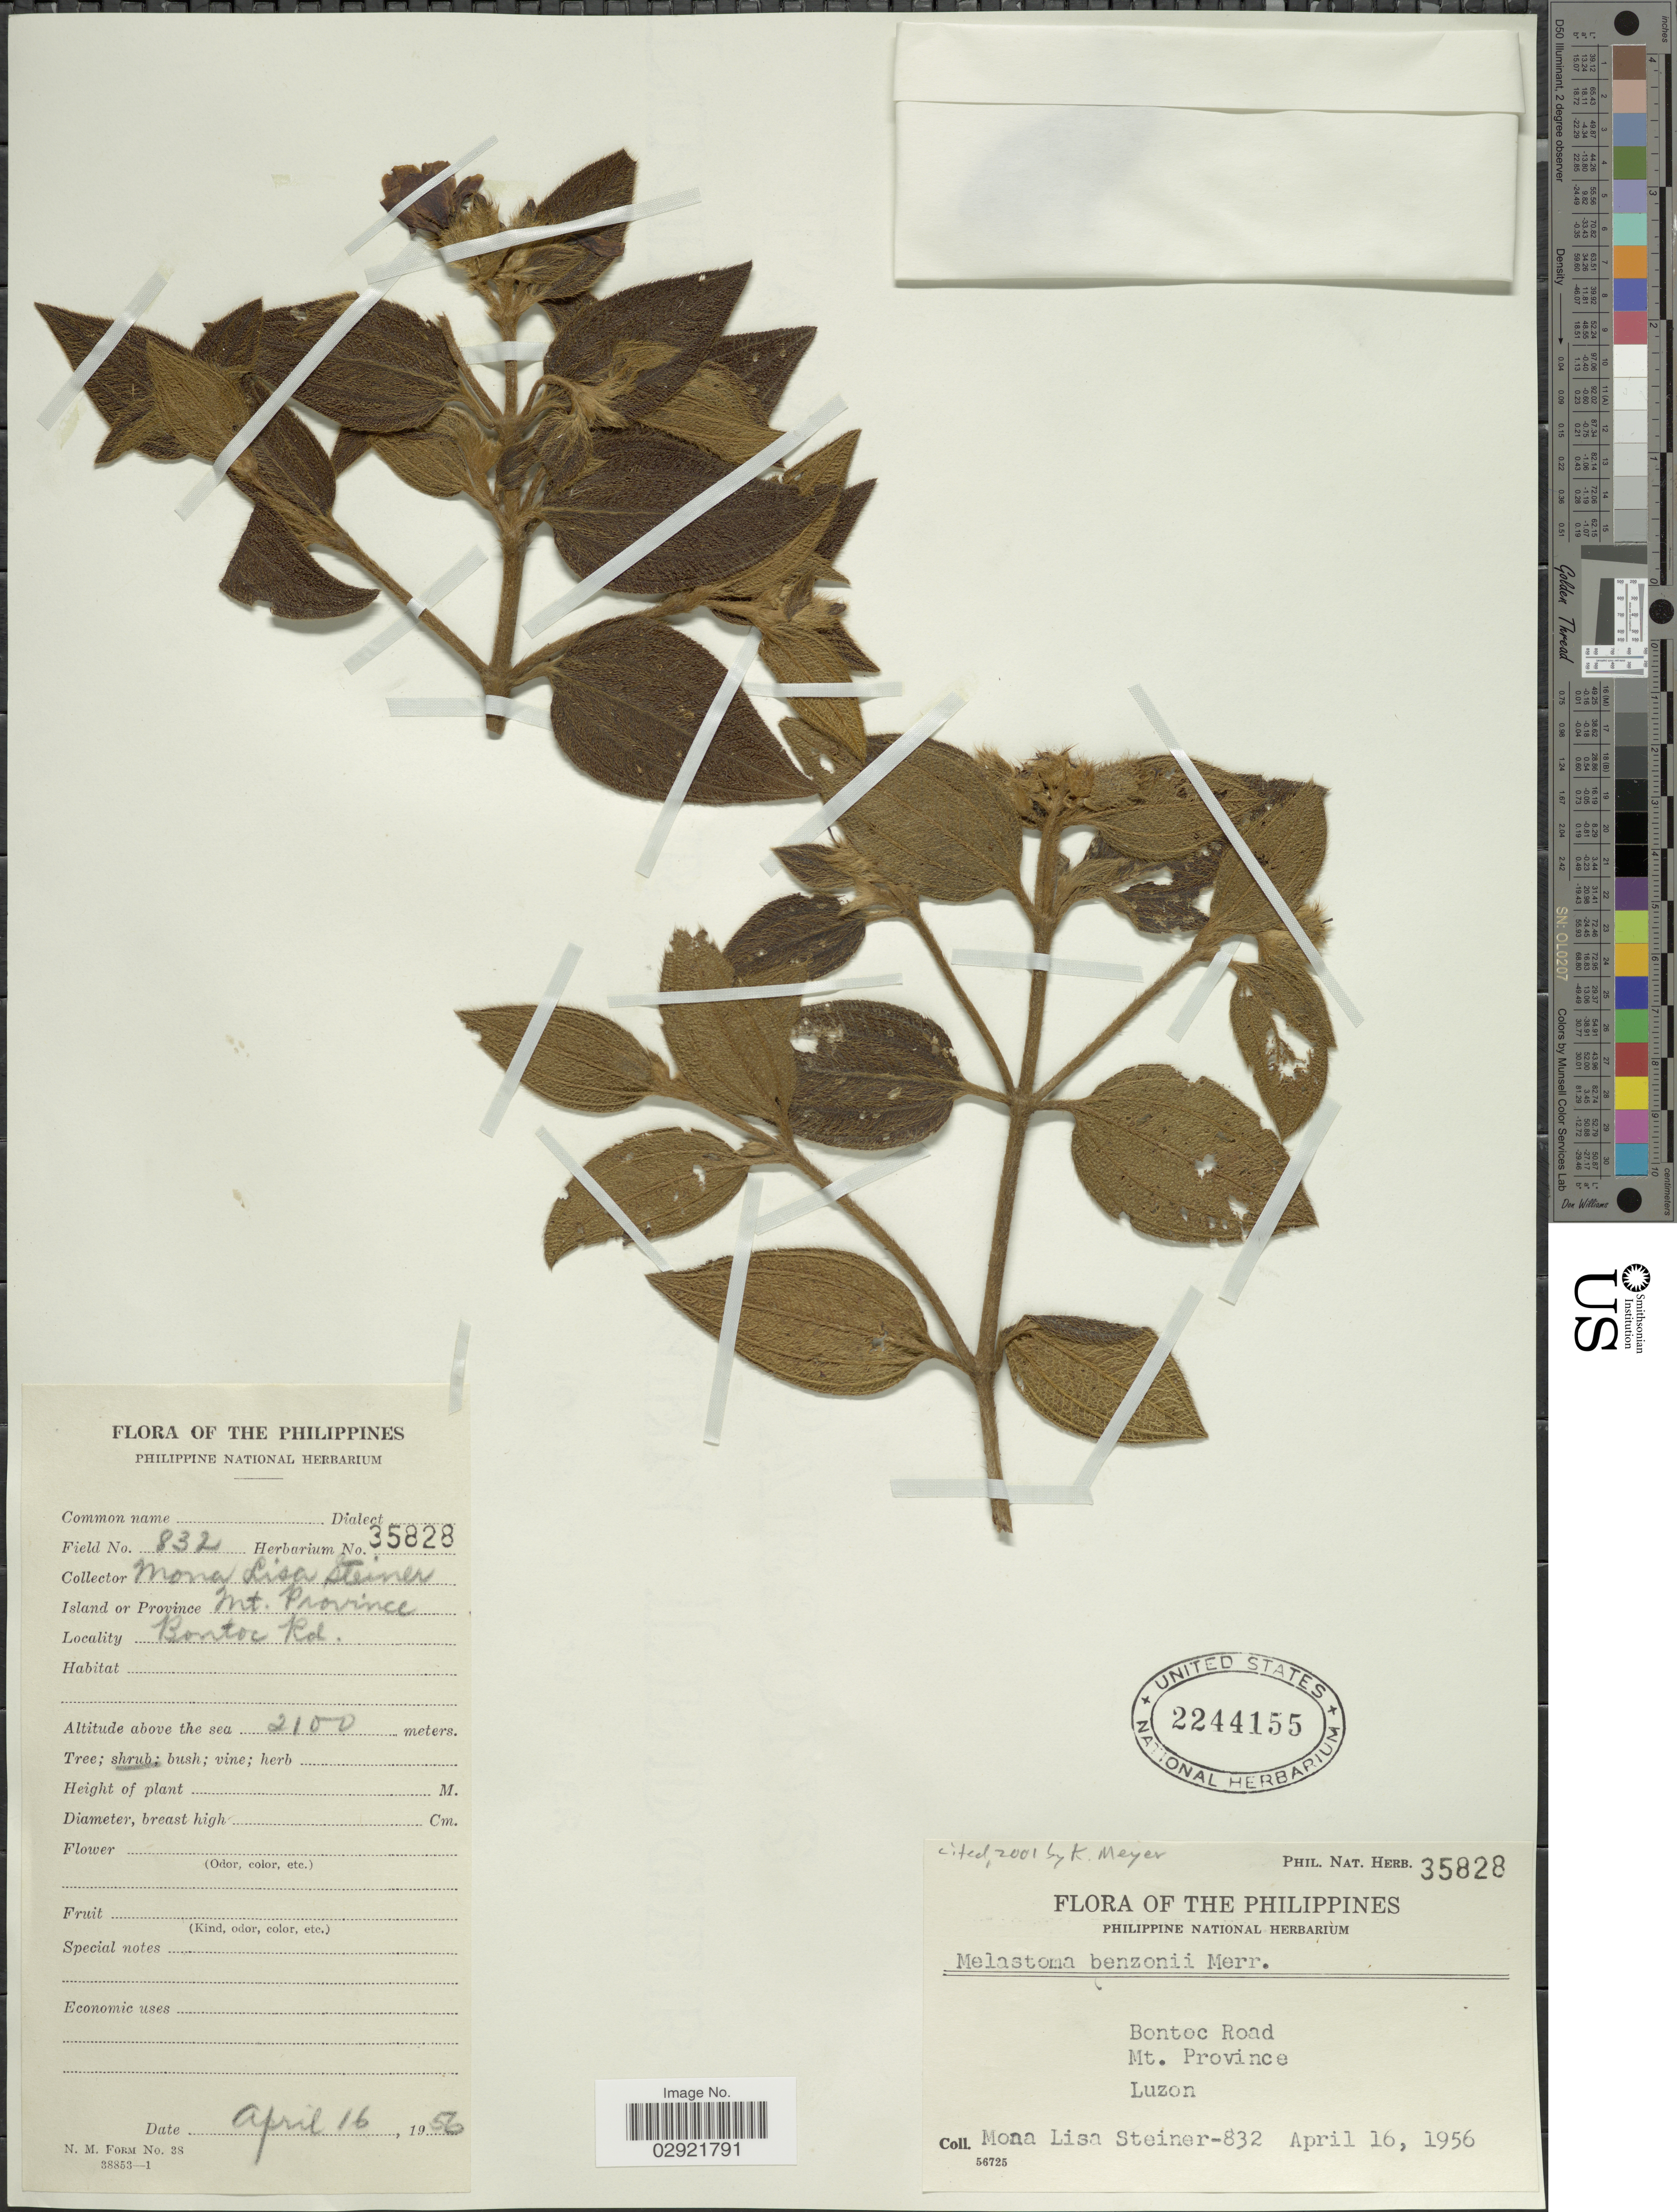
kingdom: Plantae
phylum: Tracheophyta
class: Magnoliopsida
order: Myrtales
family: Melastomataceae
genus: Melastoma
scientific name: Melastoma bensonii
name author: Merr.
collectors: M. Steiner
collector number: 832/Phil. Nat. Herb. 35828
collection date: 1956-04-16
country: Philippines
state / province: Cordillera (Administrative Region)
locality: Bontoc Road. Mt. Province. Luzon.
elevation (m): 2100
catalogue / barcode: US 2244155